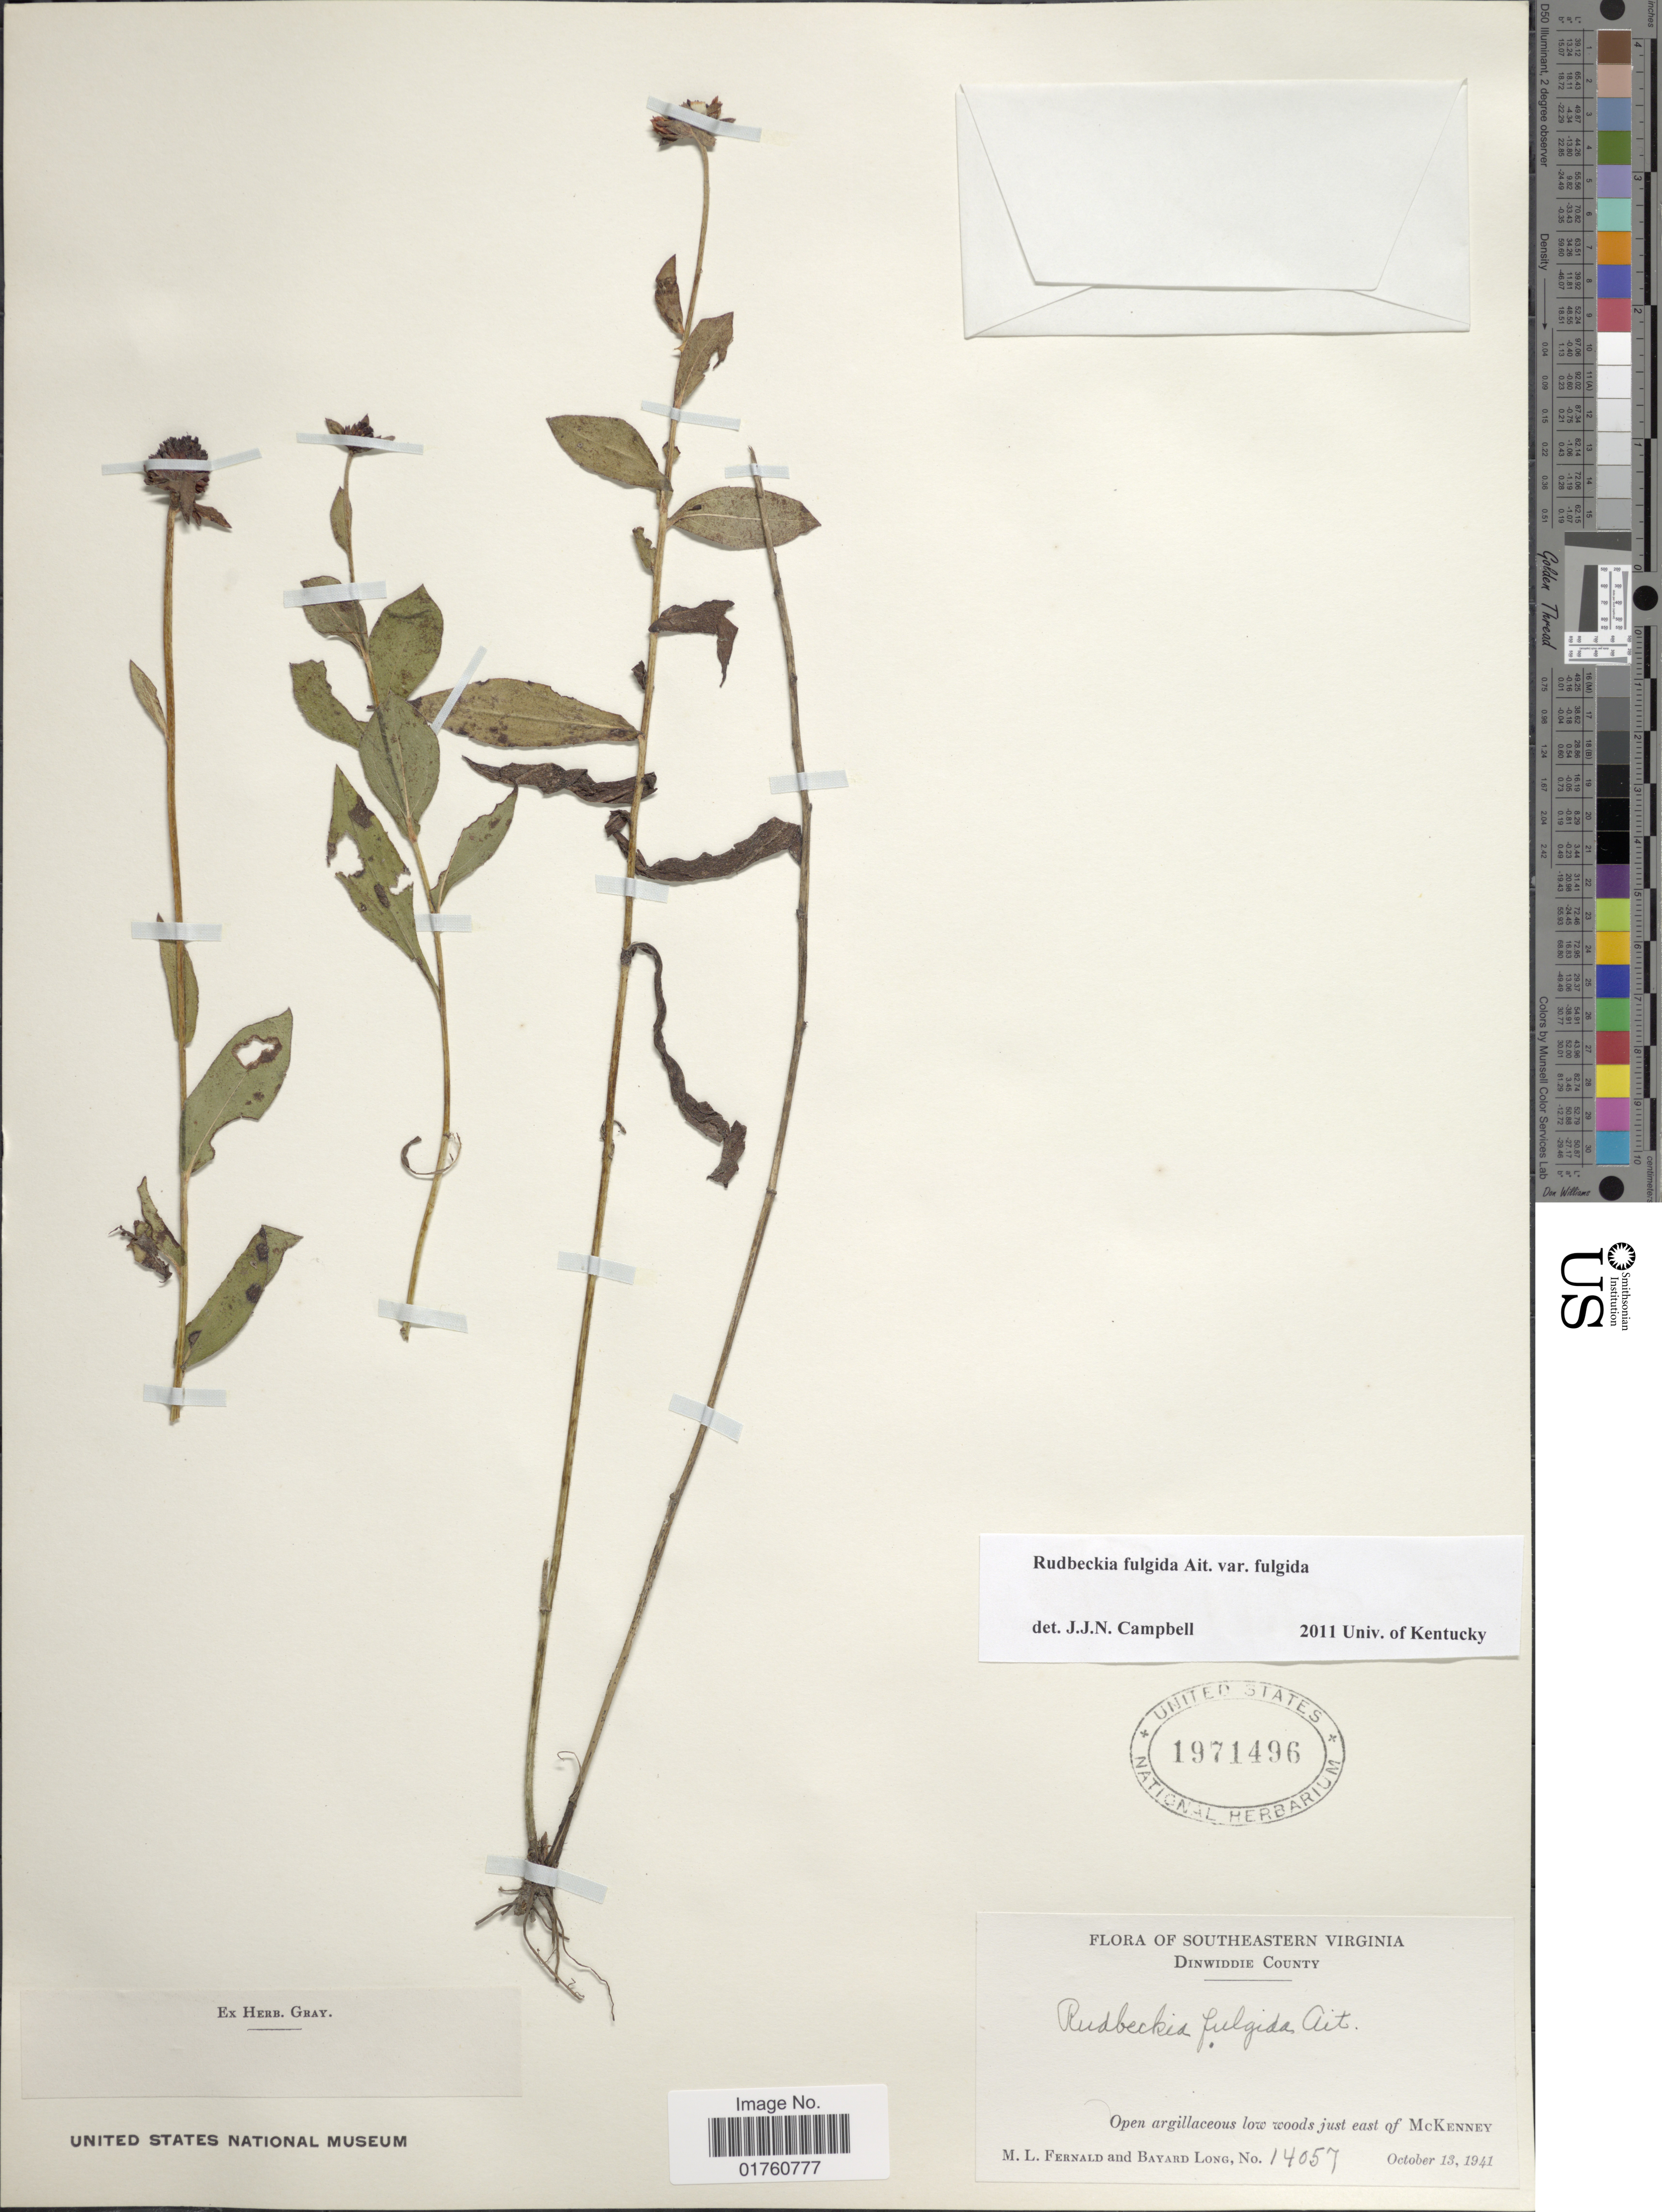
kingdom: Plantae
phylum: Tracheophyta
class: Magnoliopsida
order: Asterales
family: Asteraceae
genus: Rudbeckia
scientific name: Rudbeckia fulgida var. fulgida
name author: Aiton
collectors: M. L. Fernald & B. Long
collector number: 14057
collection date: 1941-10-13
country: United States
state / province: Virginia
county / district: Dinwiddie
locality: Southeastern Viriginia, Dinwiddie County, Open argillaceous low woods just east of McKenney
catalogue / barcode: US 1971496